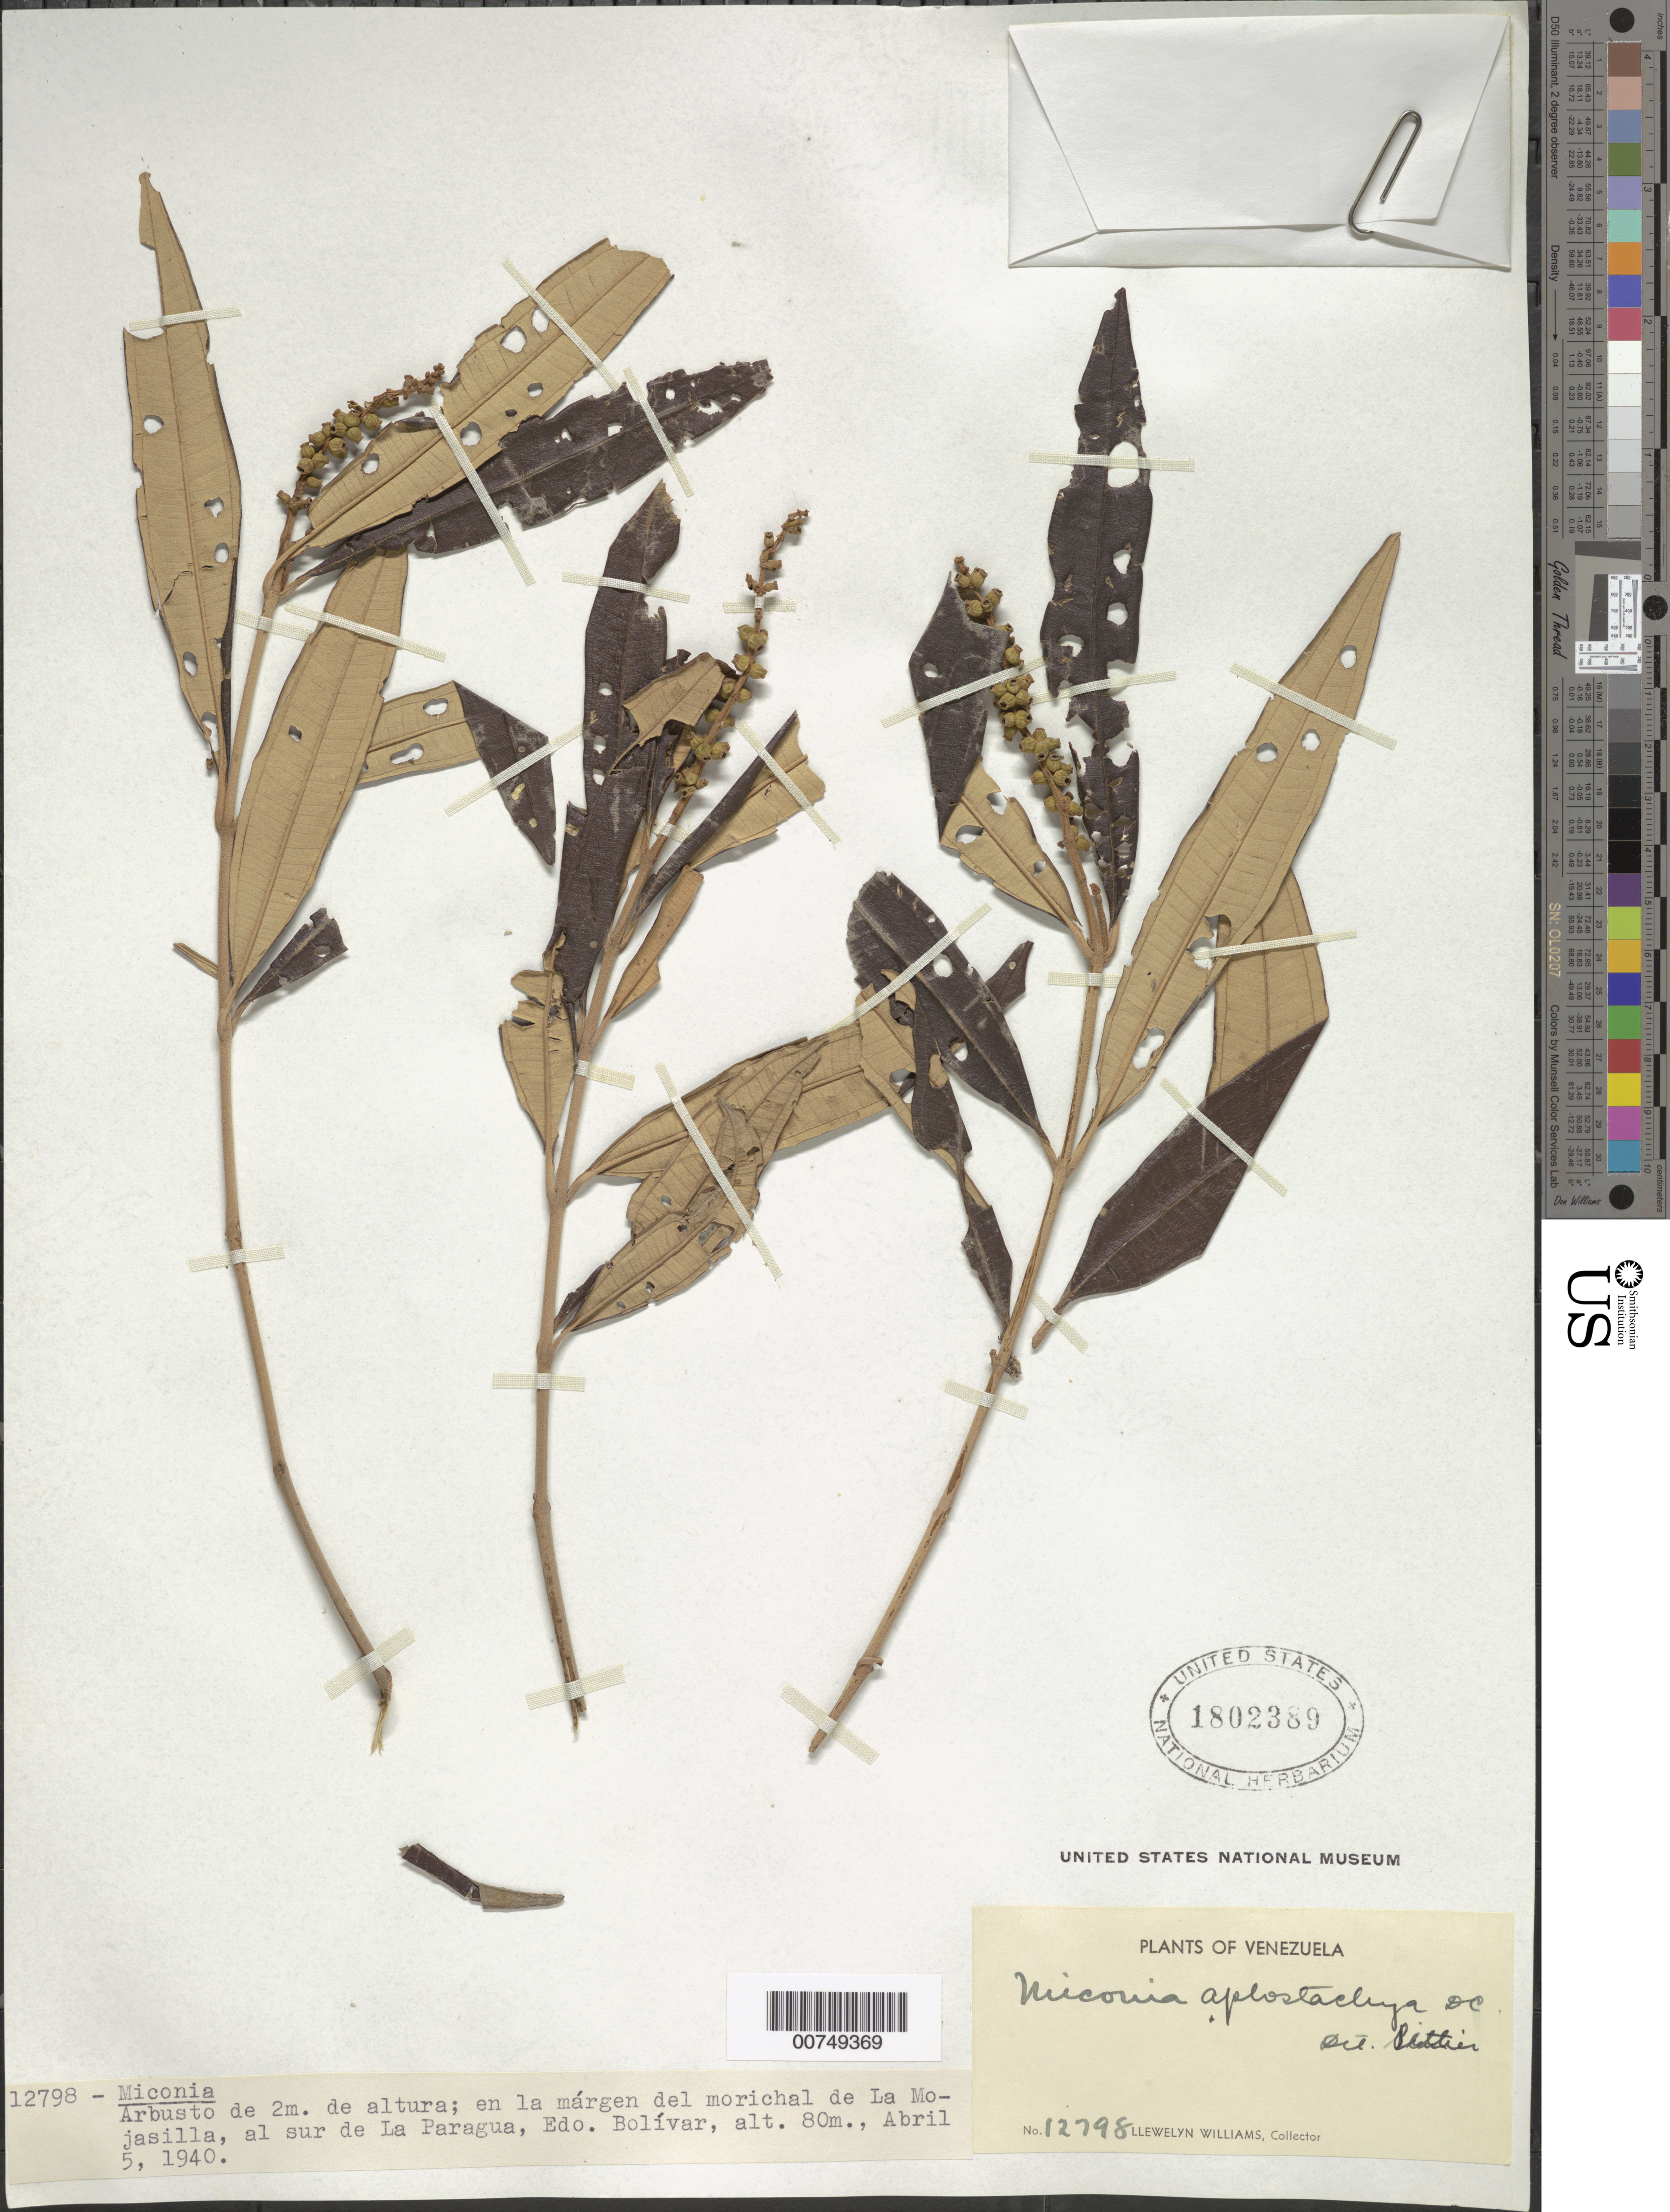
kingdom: Plantae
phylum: Tracheophyta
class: Magnoliopsida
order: Myrtales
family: Melastomataceae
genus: Miconia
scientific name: Miconia aplostachya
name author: (Bonpl.) DC.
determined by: Pittier, Henri F.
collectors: Ll. Williams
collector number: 12798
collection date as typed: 5-Apr-40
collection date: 1940-04-05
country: Venezuela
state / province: Bolívar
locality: La Mojasilla, al sur de La Paragua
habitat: Margen del morichal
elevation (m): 80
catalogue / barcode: US 1802389